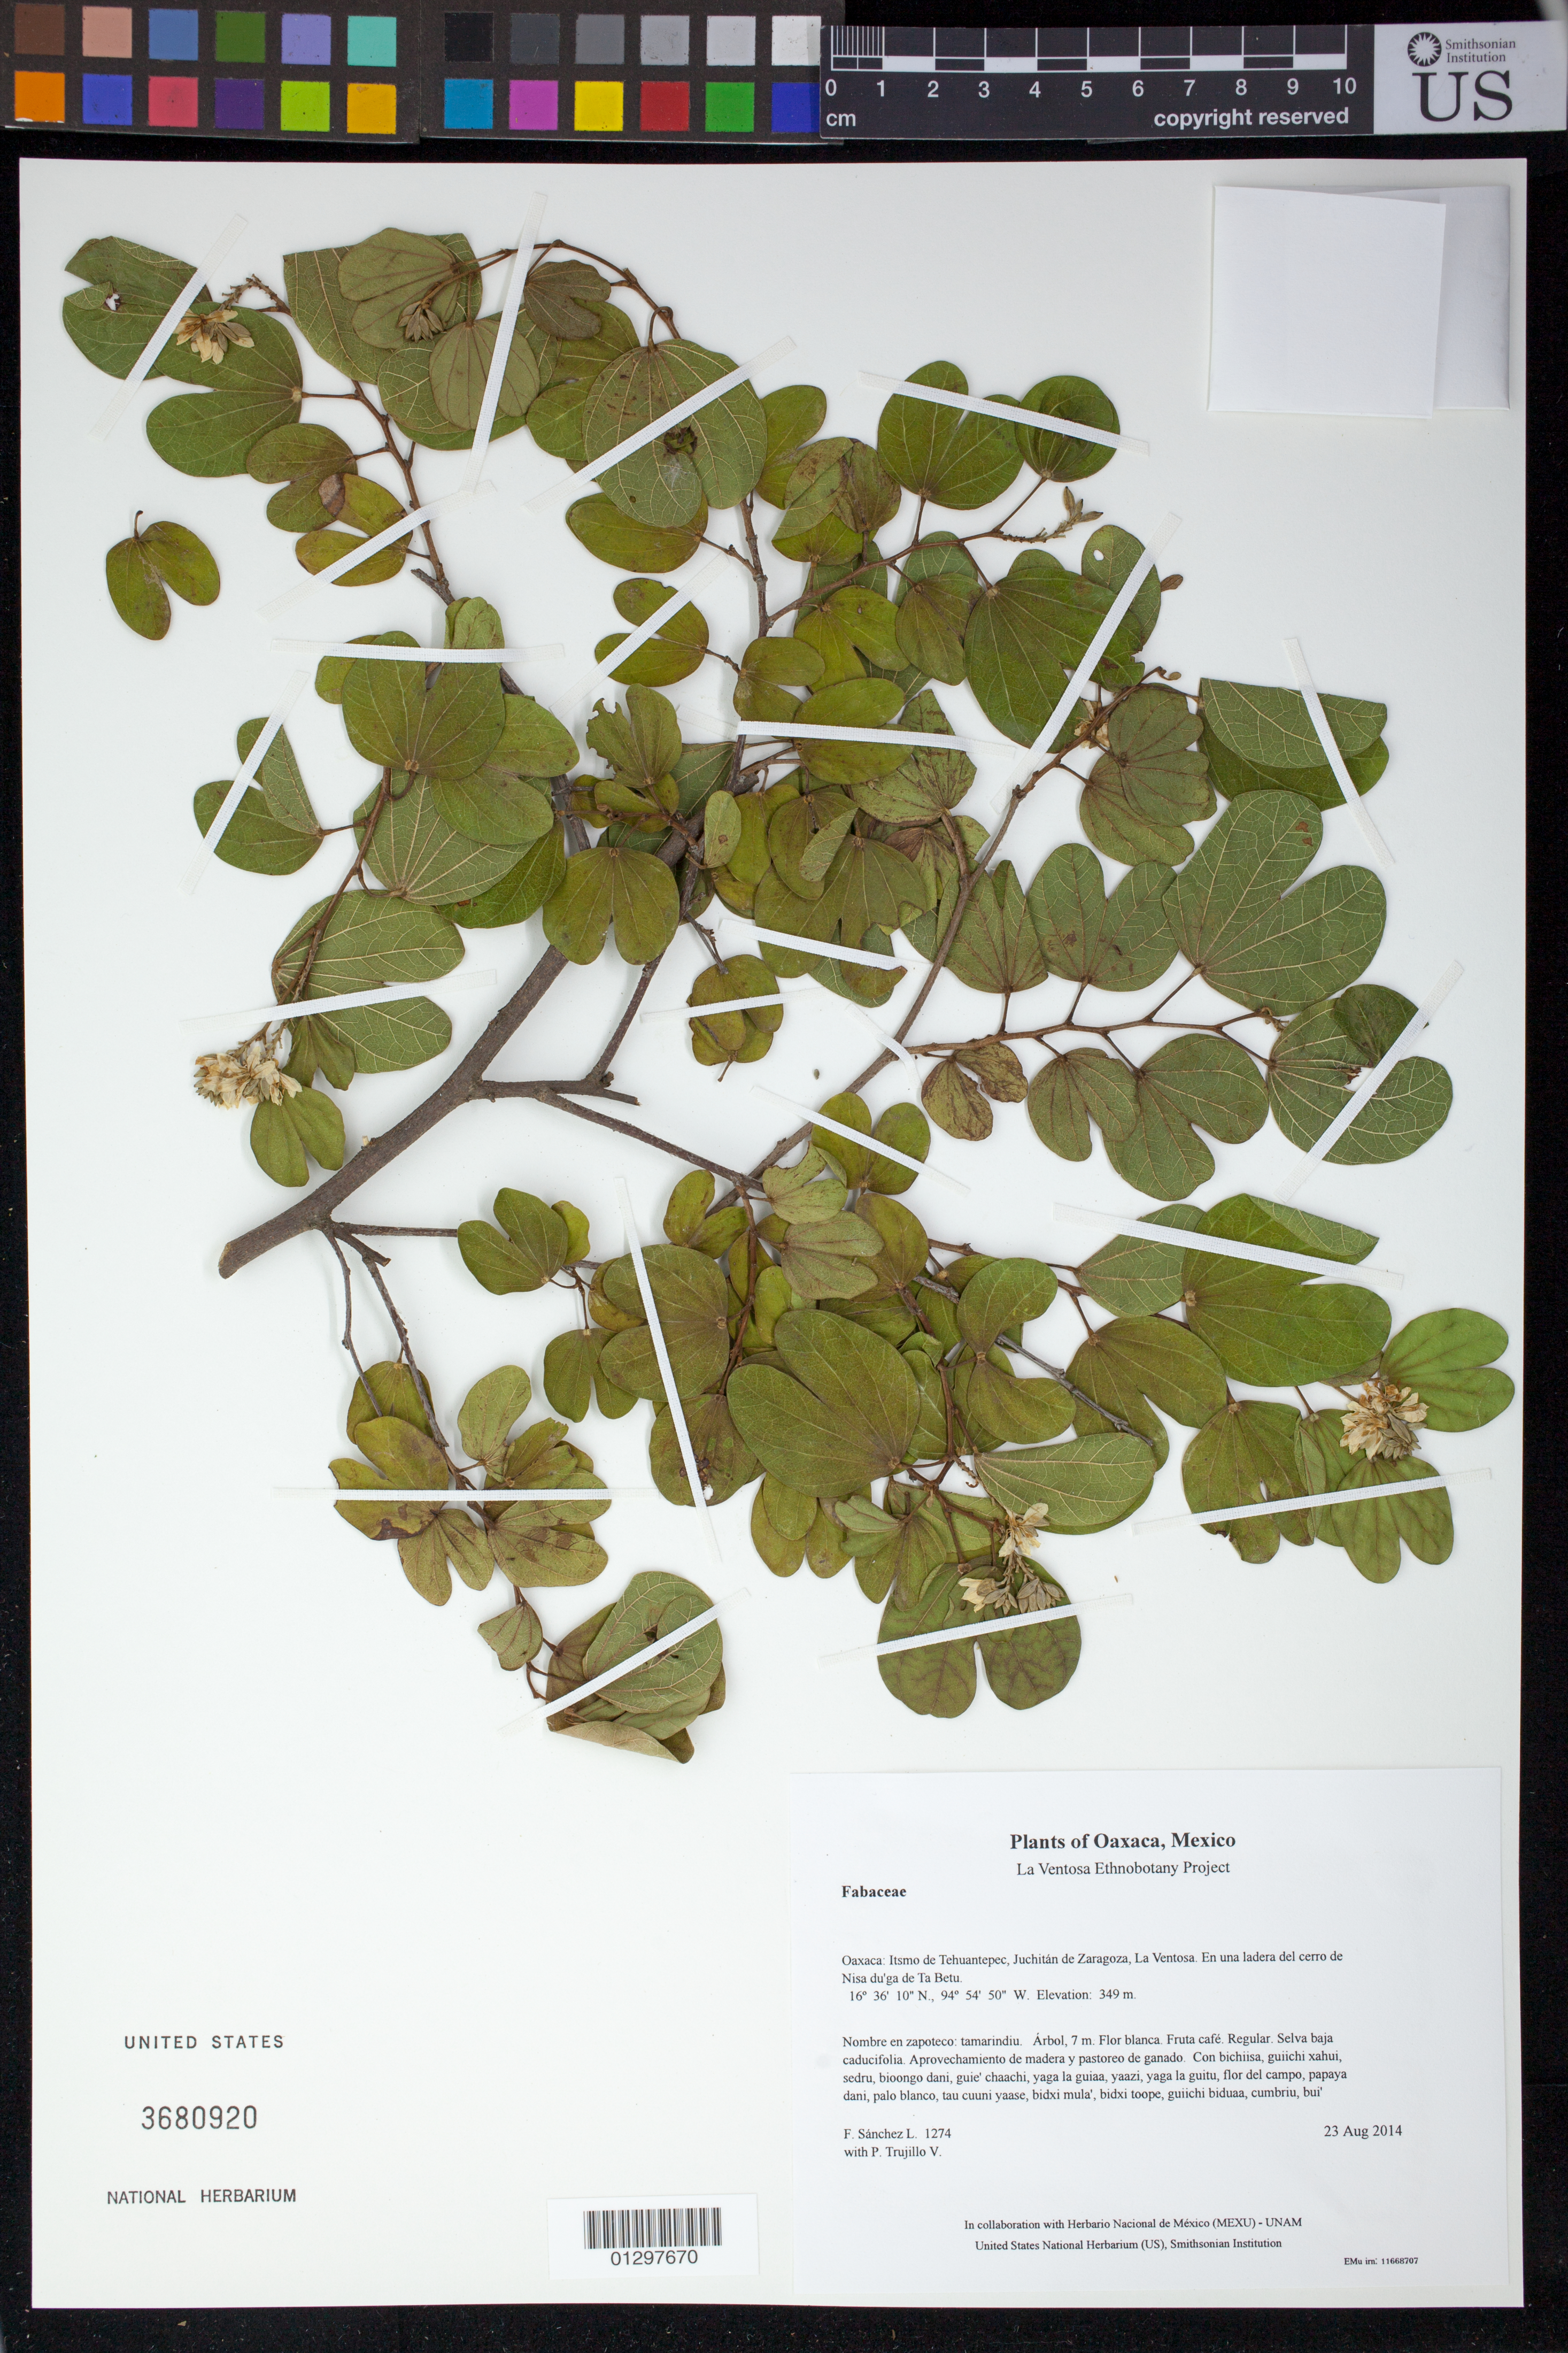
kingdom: Plantae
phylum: Tracheophyta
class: Magnoliopsida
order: Fabales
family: Fabaceae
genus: Bauhinia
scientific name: Bauhinia seleriana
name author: Harms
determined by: Cruz D., R.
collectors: F. Sánchez L. & P. Trujillo V.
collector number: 1274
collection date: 2014-08-23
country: Mexico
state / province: Oaxaca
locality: Itsmo de Tehuantepec, Juchitán de Zaragoza, La Ventosa. En una ladera del cerro de Nisa du'ga de Ta Betu.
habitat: Selva baja caducifolia. Aprovechamiento de madera y pastoreo de ganado.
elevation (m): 349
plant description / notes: JEBOT, MEXU, SERO, US; Yaga. 7 m. Guie' naquichi'. Cuaananaxhi namuu. Nuu.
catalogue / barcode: US 3680920